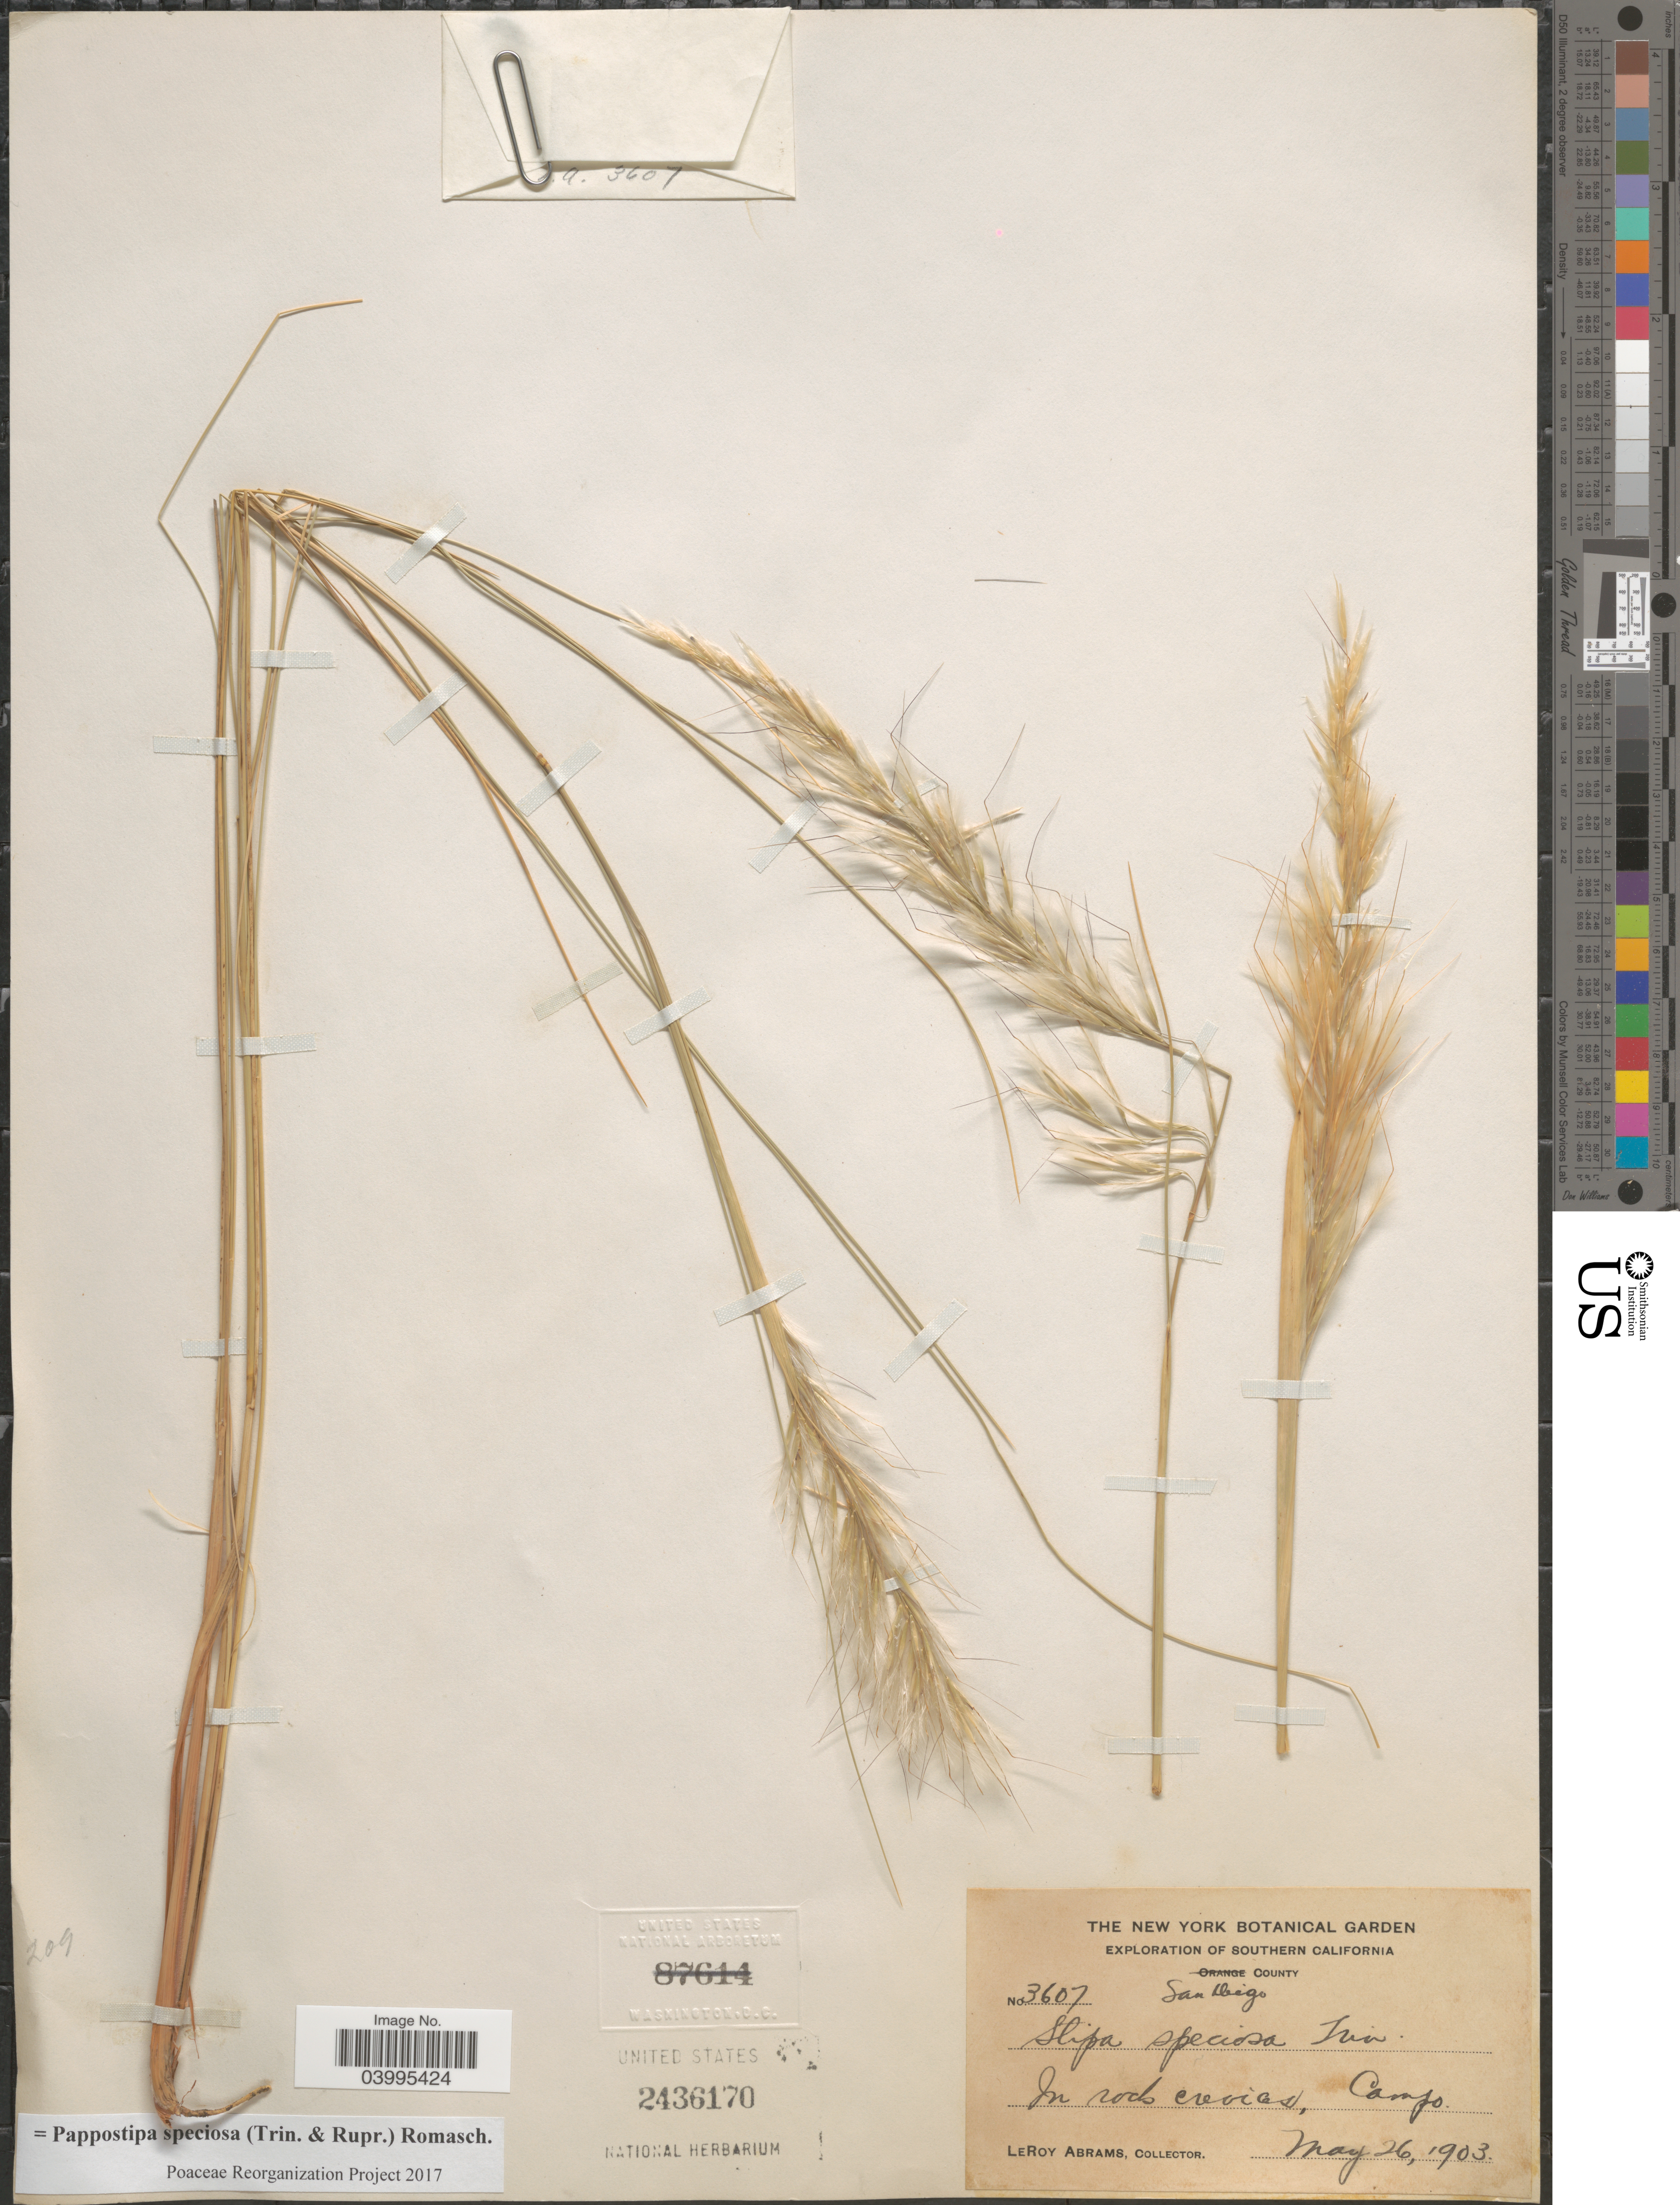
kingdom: Plantae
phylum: Tracheophyta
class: Liliopsida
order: Poales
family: Poaceae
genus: Pappostipa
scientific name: Pappostipa speciosa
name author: (Trin. & Rupr.) Romasch.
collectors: L. Abrams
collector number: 3607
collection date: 1903-05-26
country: United States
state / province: California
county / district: San Diego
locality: Southern California. San Diego County. Campo.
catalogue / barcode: US 2436170